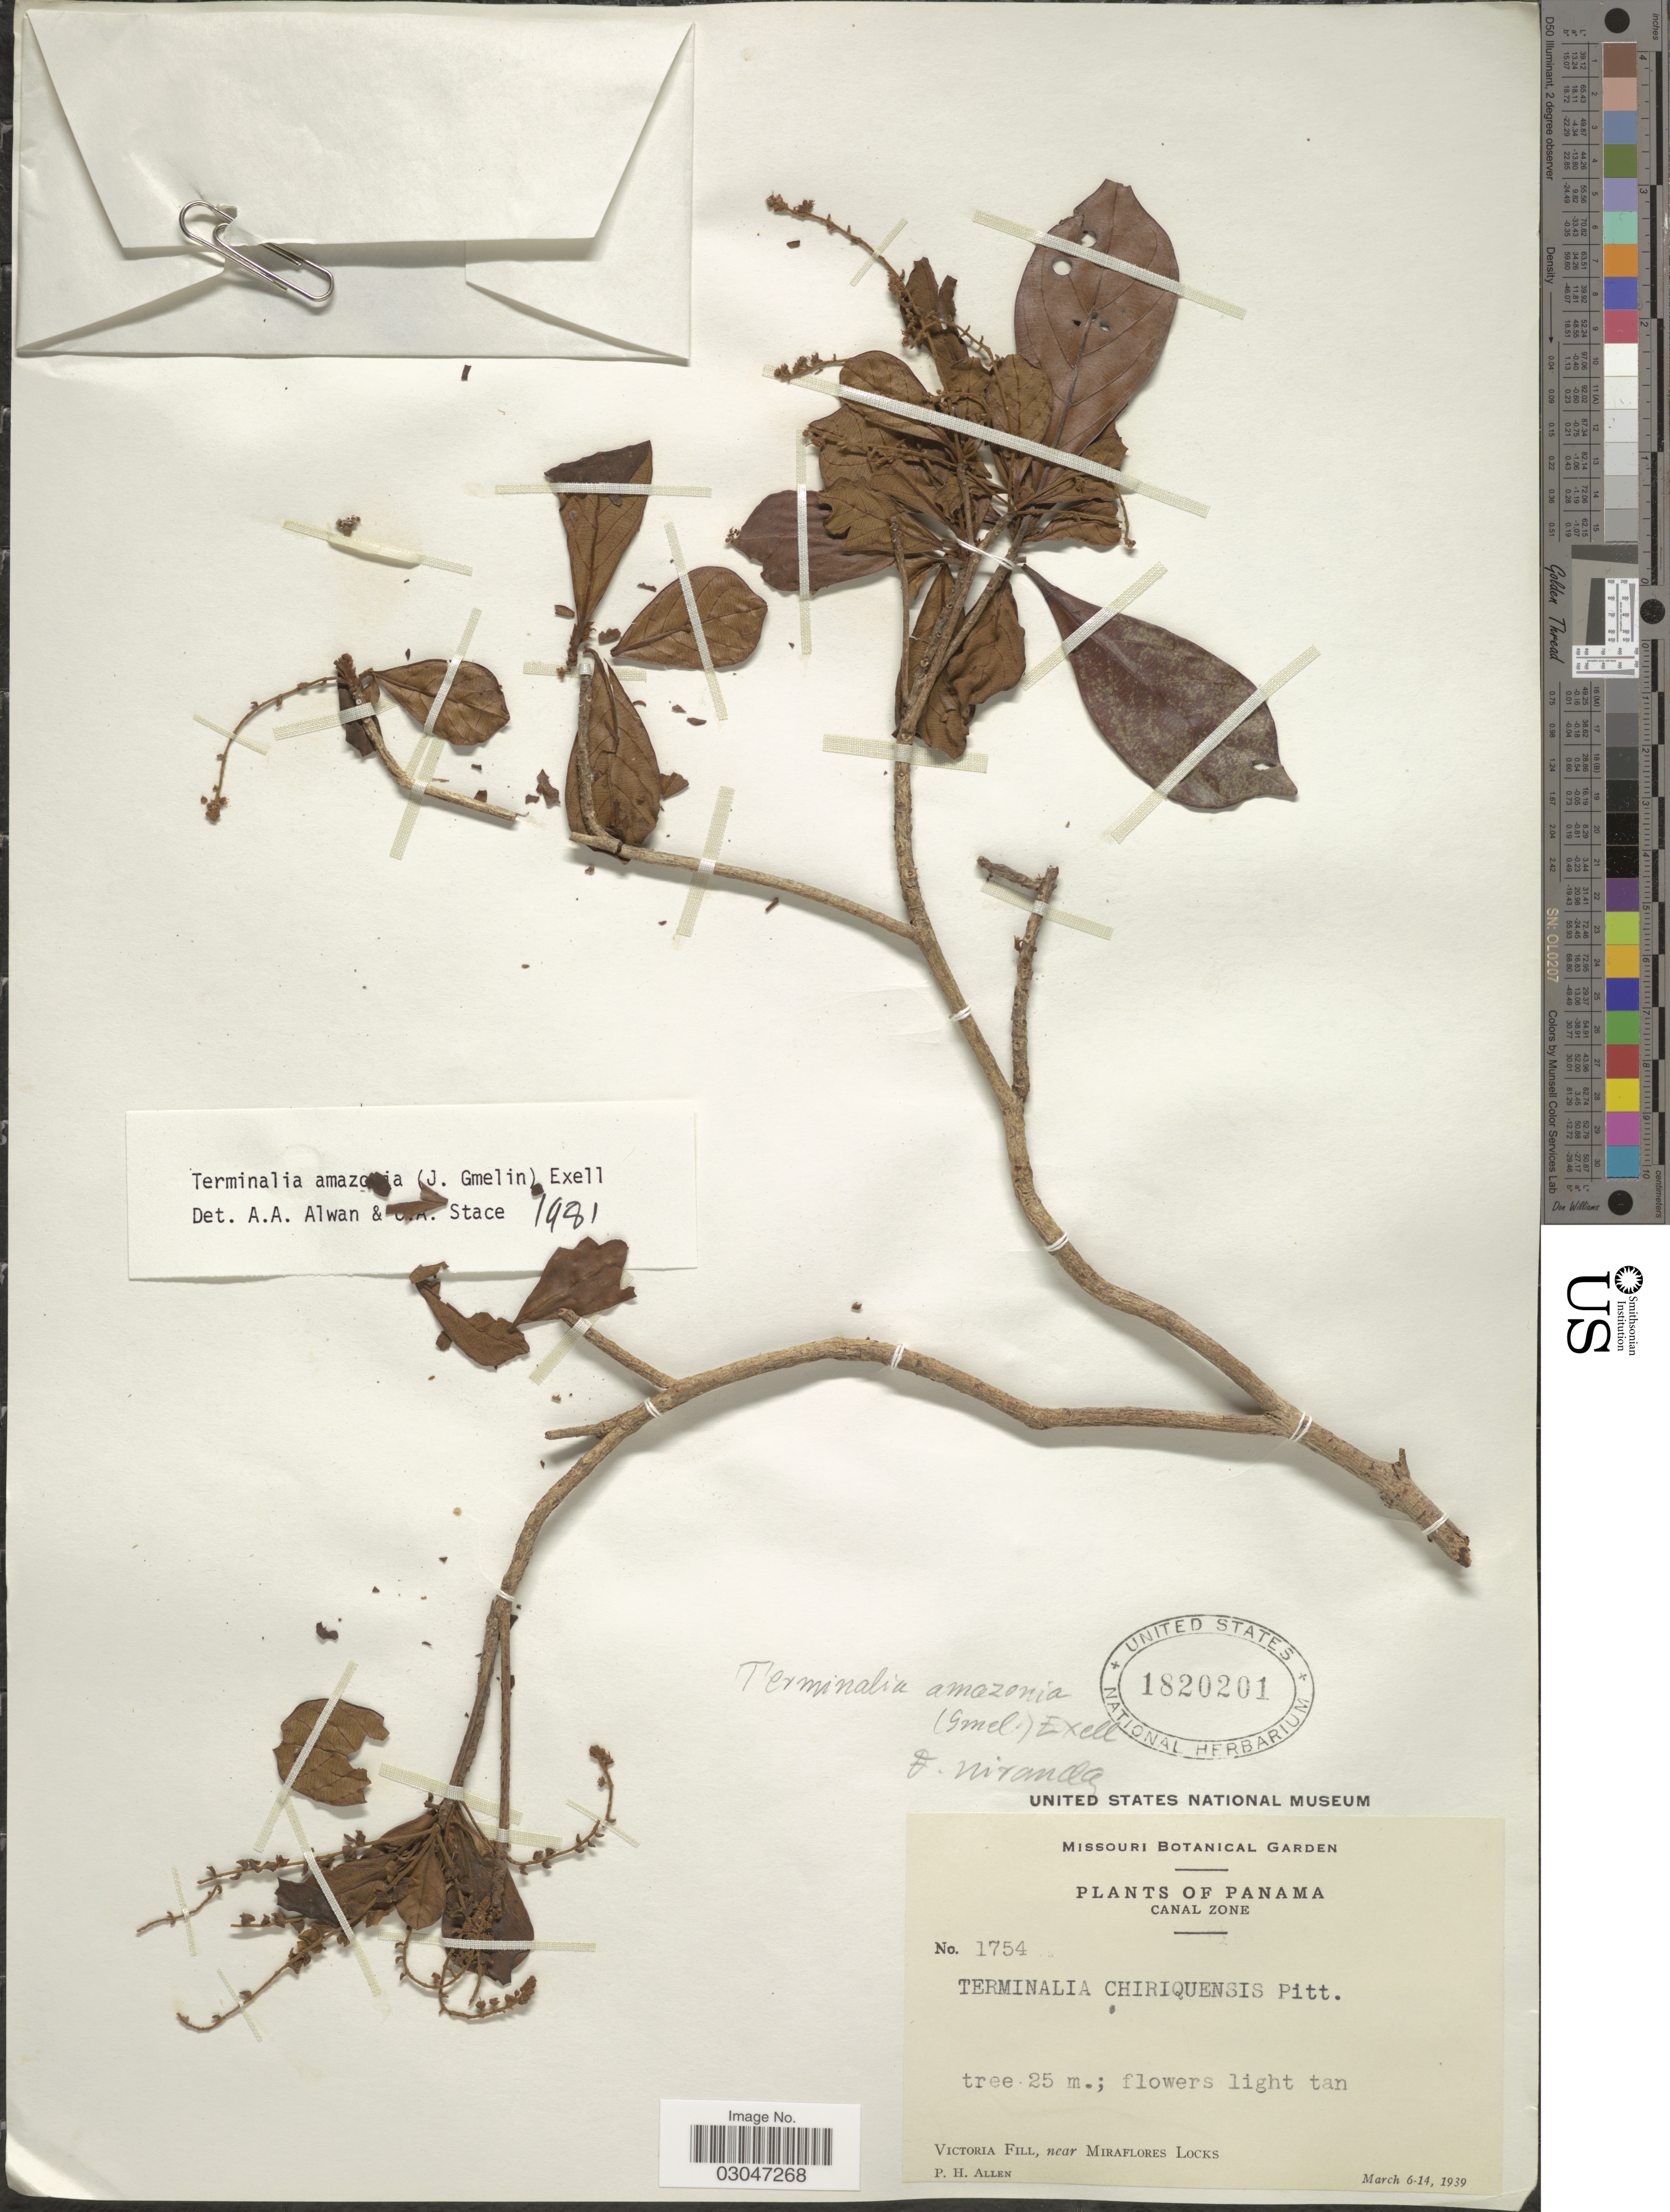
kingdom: Plantae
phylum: Tracheophyta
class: Magnoliopsida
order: Myrtales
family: Combretaceae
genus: Terminalia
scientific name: Terminalia amazonia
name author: (J.F. Gmel.) Exell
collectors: P. H. Allen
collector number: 1754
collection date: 1939-03-06/1939-03-14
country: Panama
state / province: Panamá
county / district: Canal Zone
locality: Canal Zone. Victoria Fill, near Miraflores Locks.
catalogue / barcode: US 1820201